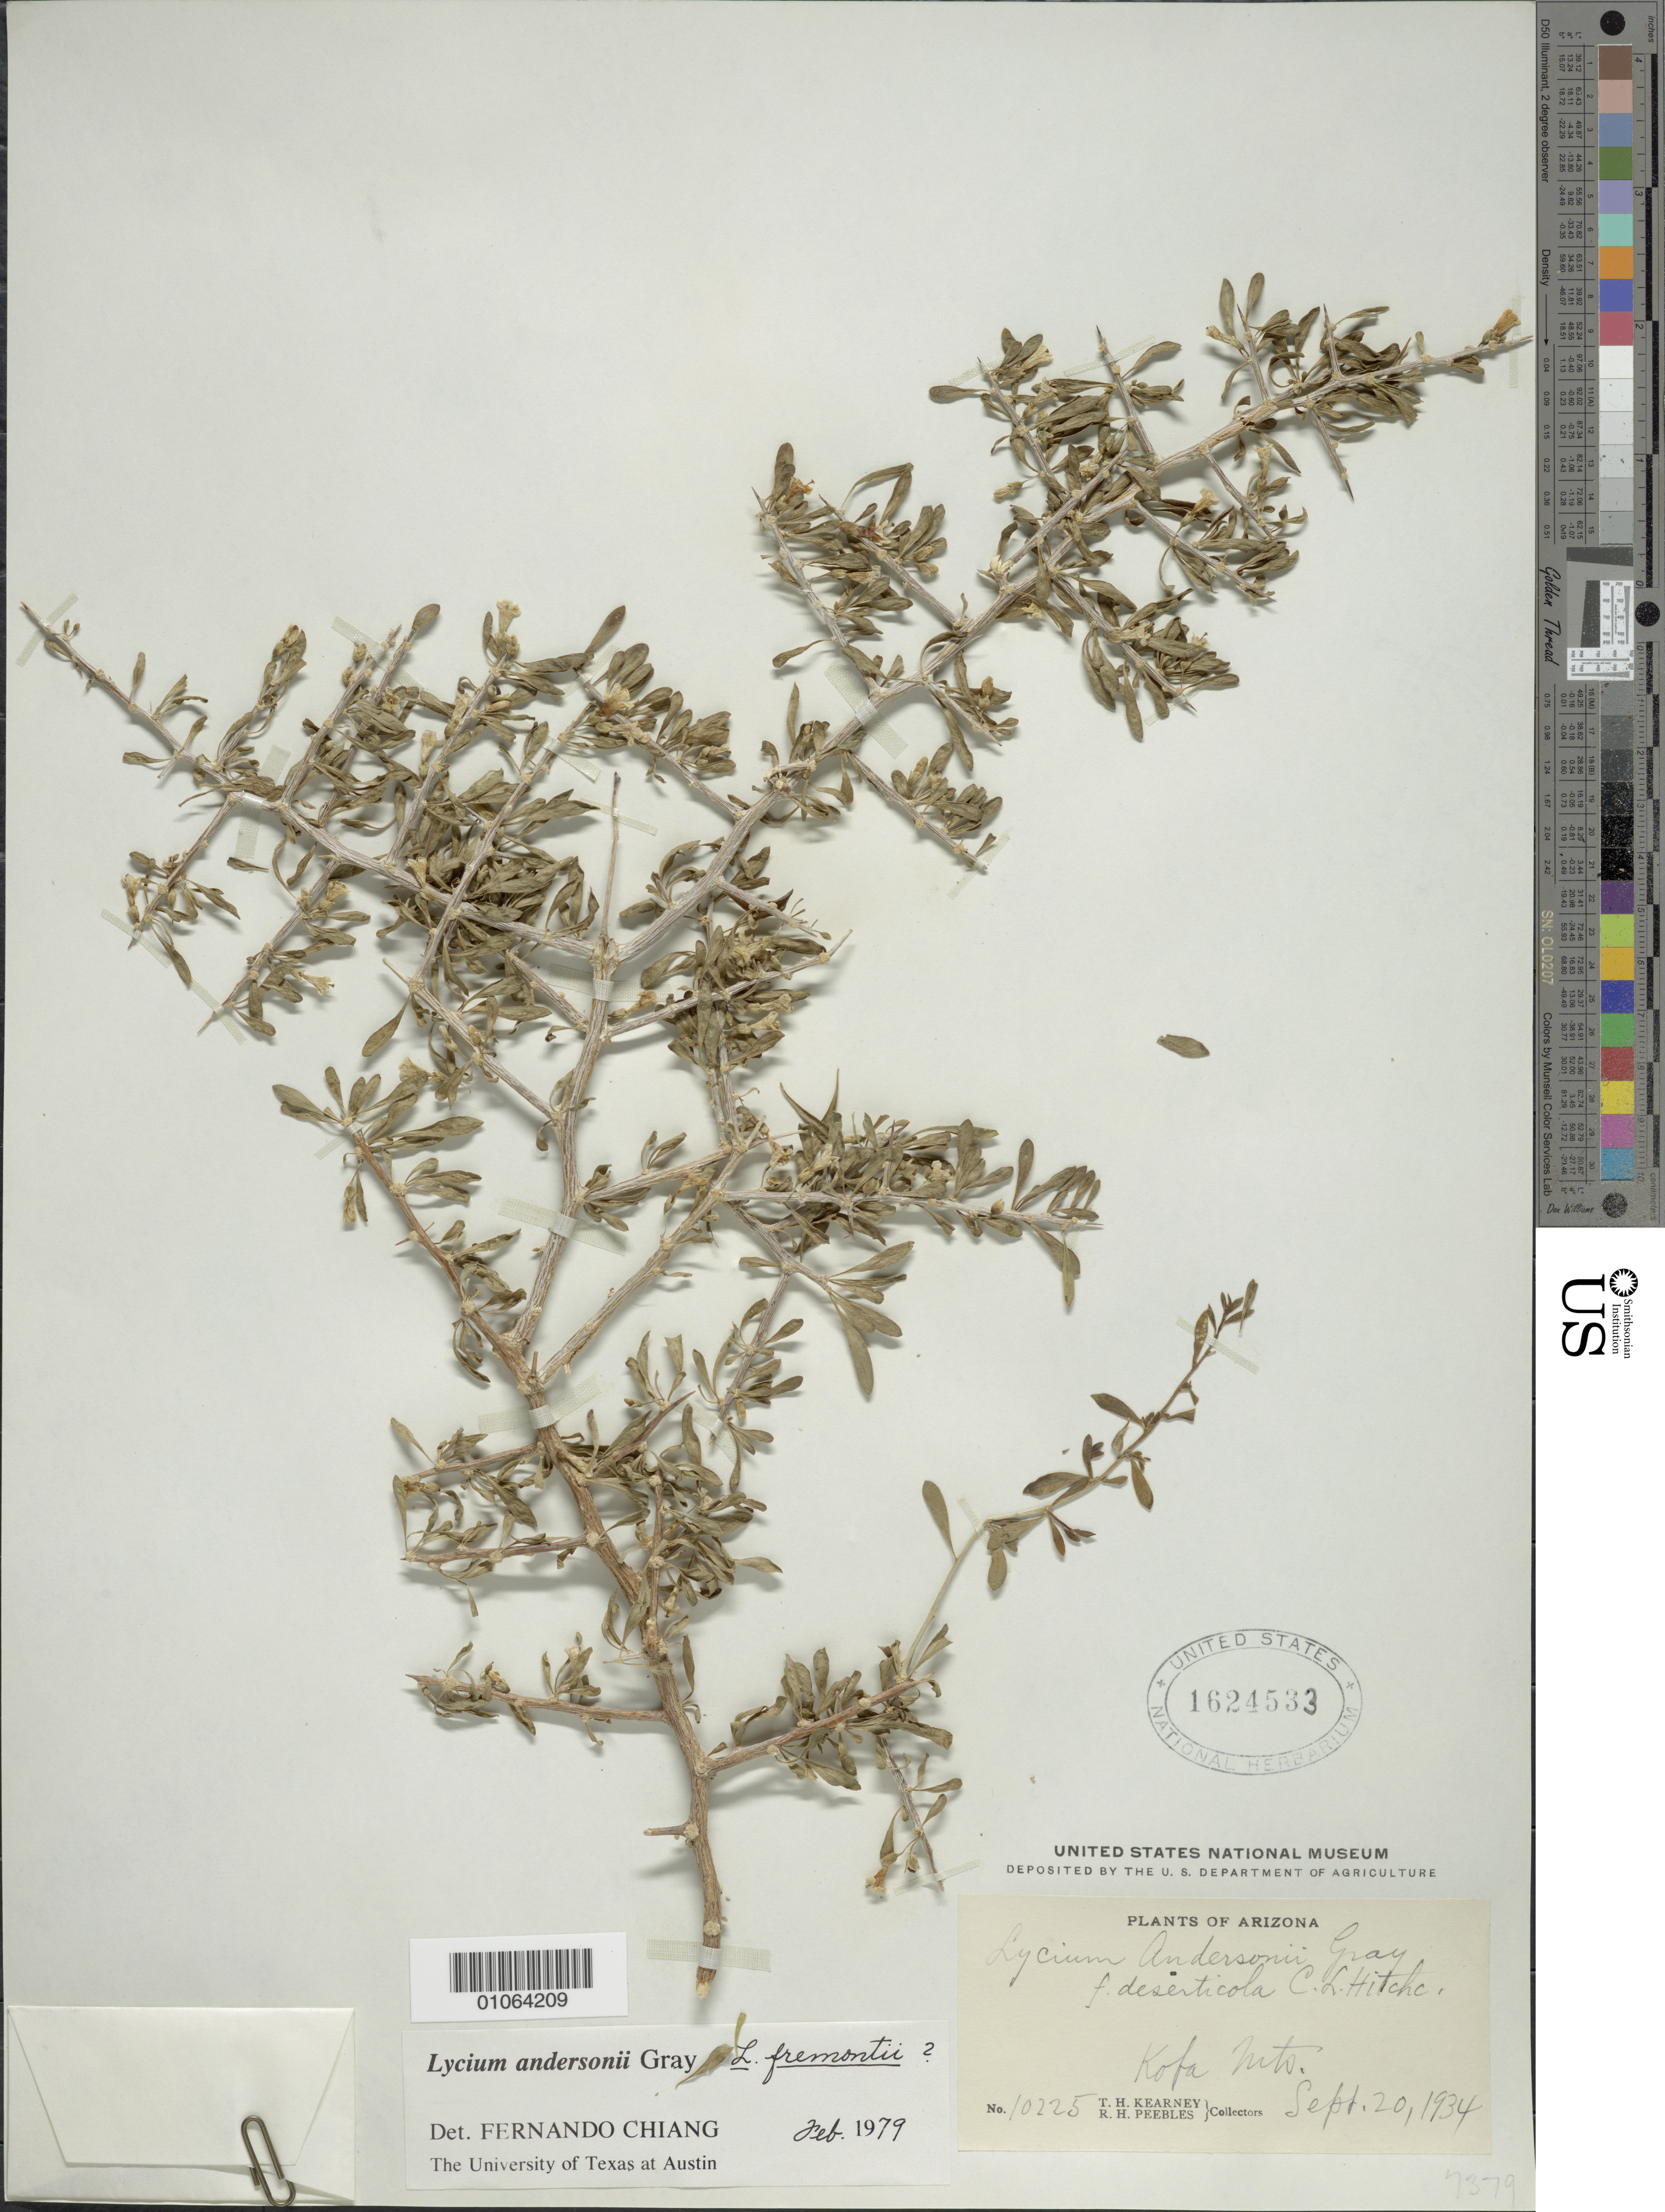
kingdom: Plantae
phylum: Tracheophyta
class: Magnoliopsida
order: Solanales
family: Solanaceae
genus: Lycium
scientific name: Lycium andersonii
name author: A. Gray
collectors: T. H. Kearney & R. H. Peebles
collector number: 10225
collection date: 1934-09-20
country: United States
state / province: Arizona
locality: Kofa Mts.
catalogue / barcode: US 1624533